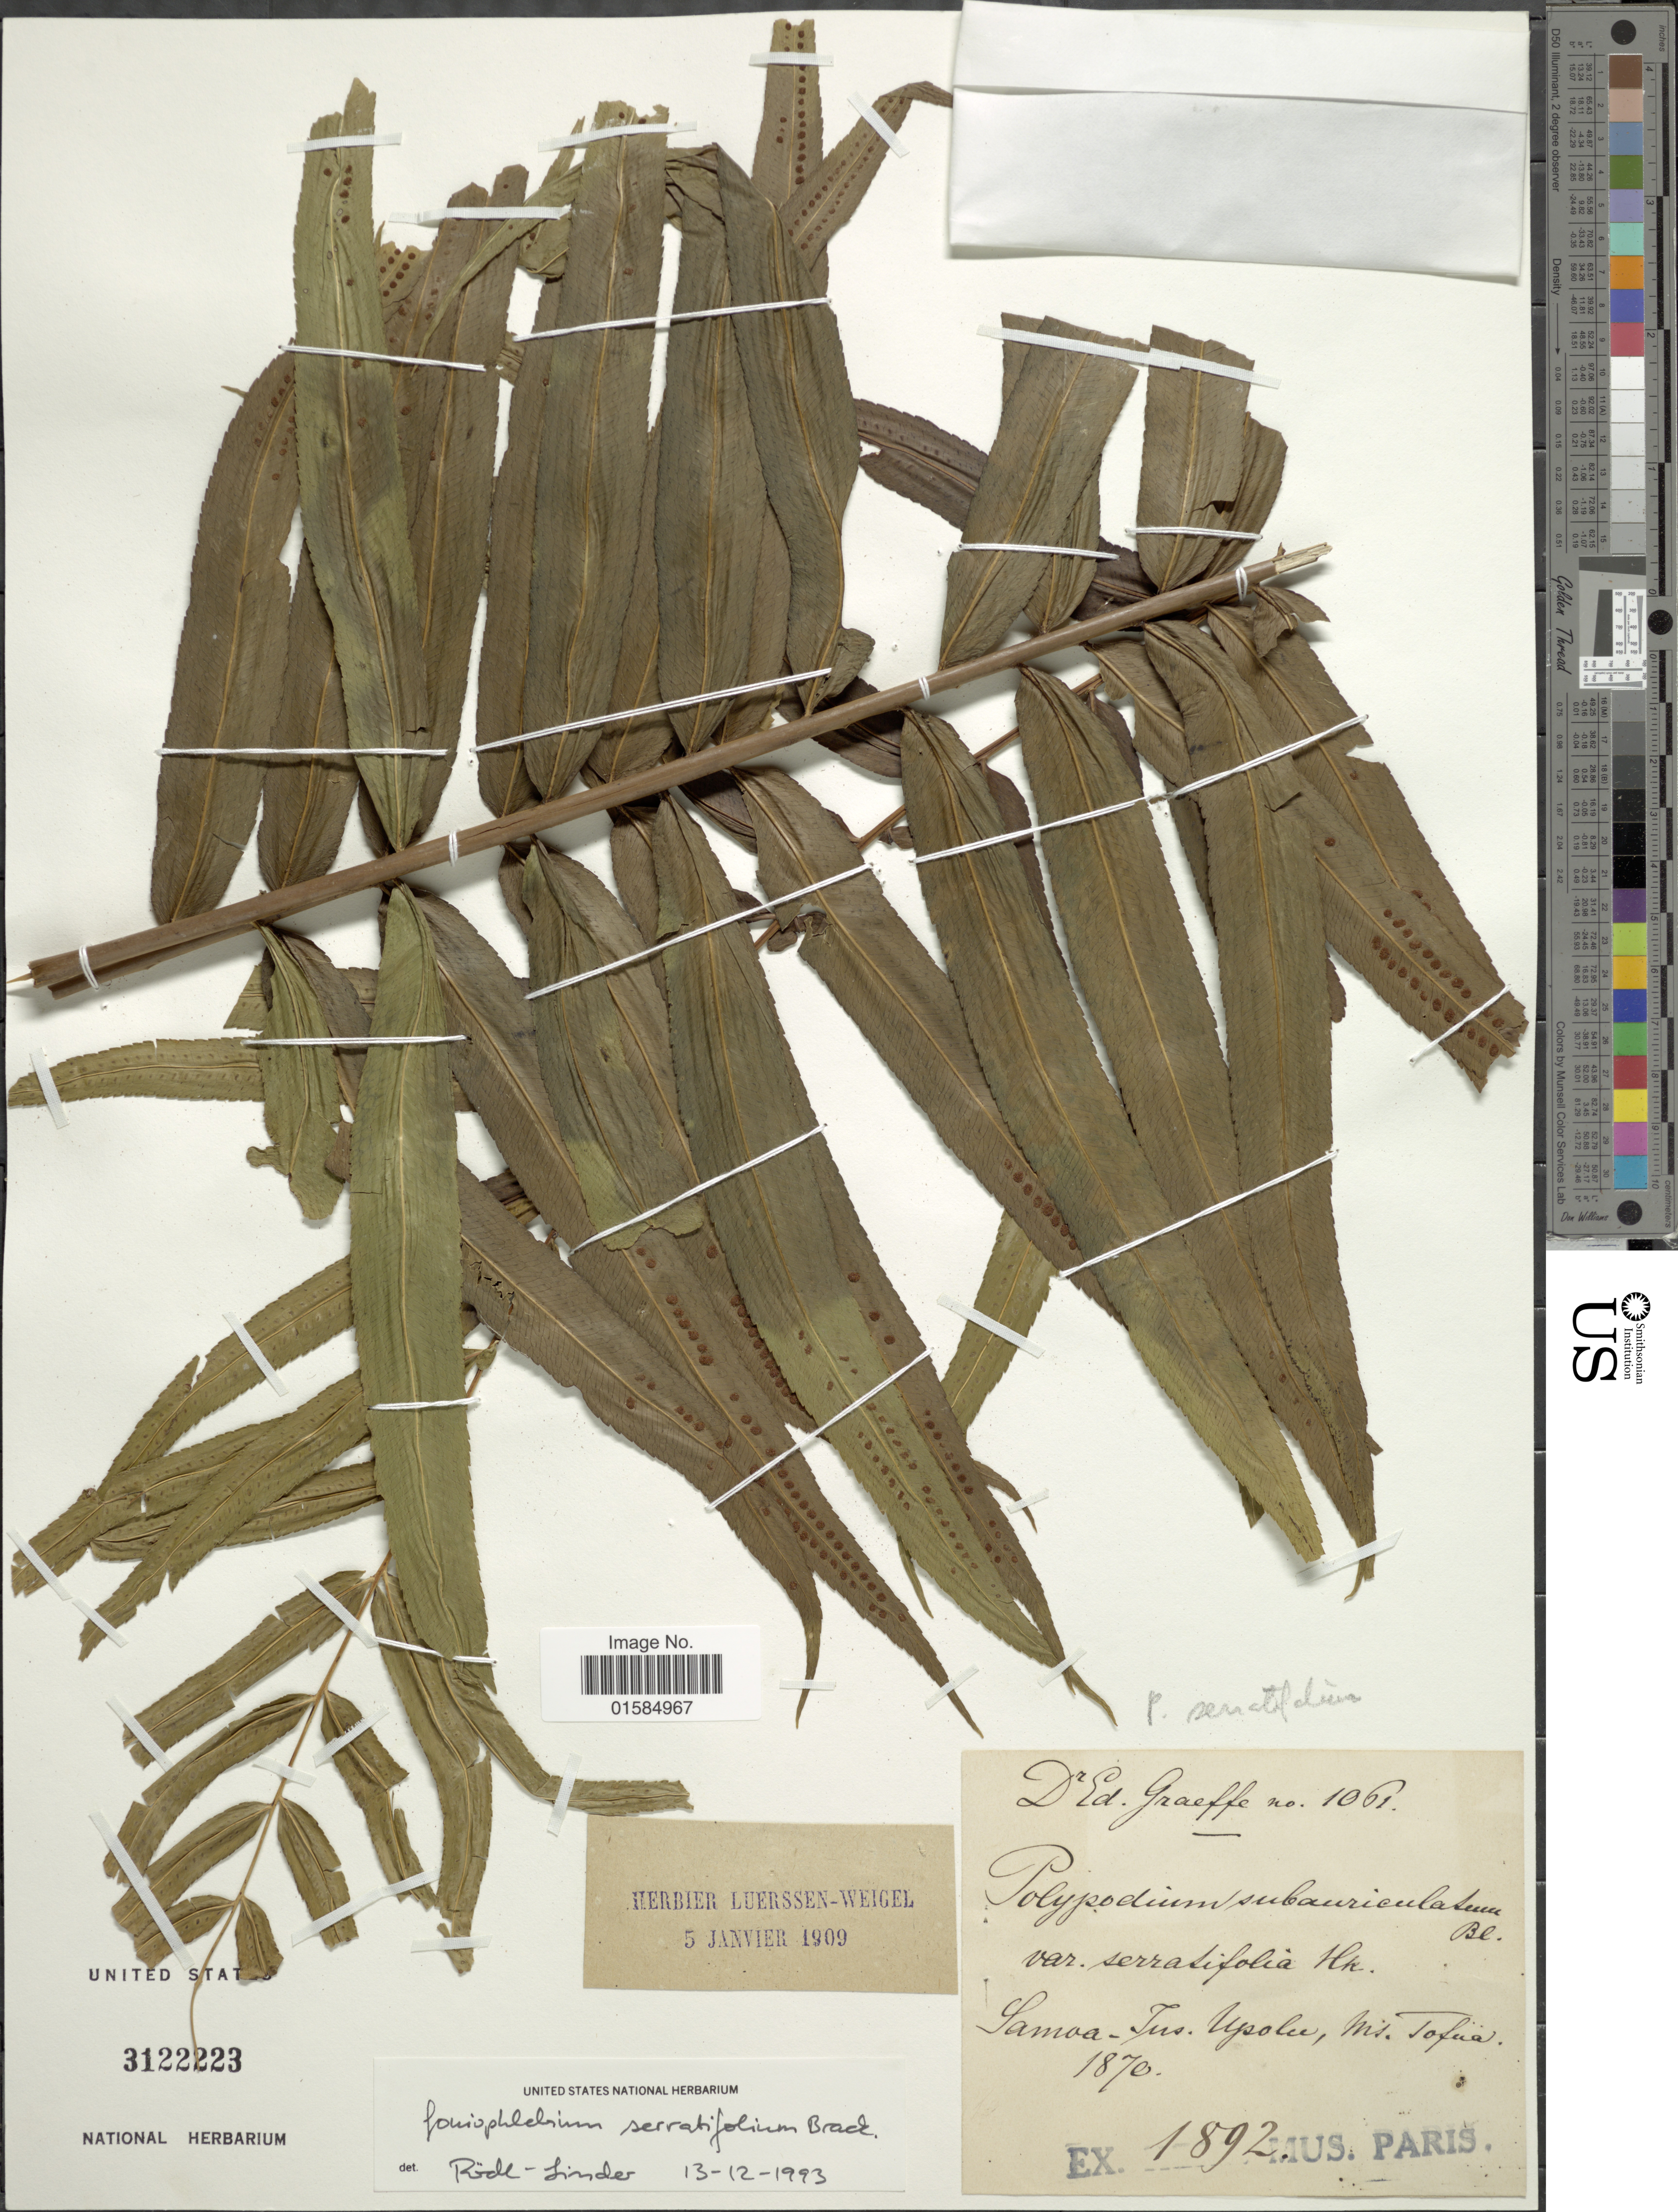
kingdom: Plantae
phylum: Tracheophyta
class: Polypodiopsida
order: Polypodiales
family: Polypodiaceae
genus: Goniophlebium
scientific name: Goniophlebium serratifolium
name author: Brack. in Wilkes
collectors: E. Graeffe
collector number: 1061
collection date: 1870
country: Samoa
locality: Samoa, Ins. Upolu, Mt. Tofua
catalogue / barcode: US 3122223